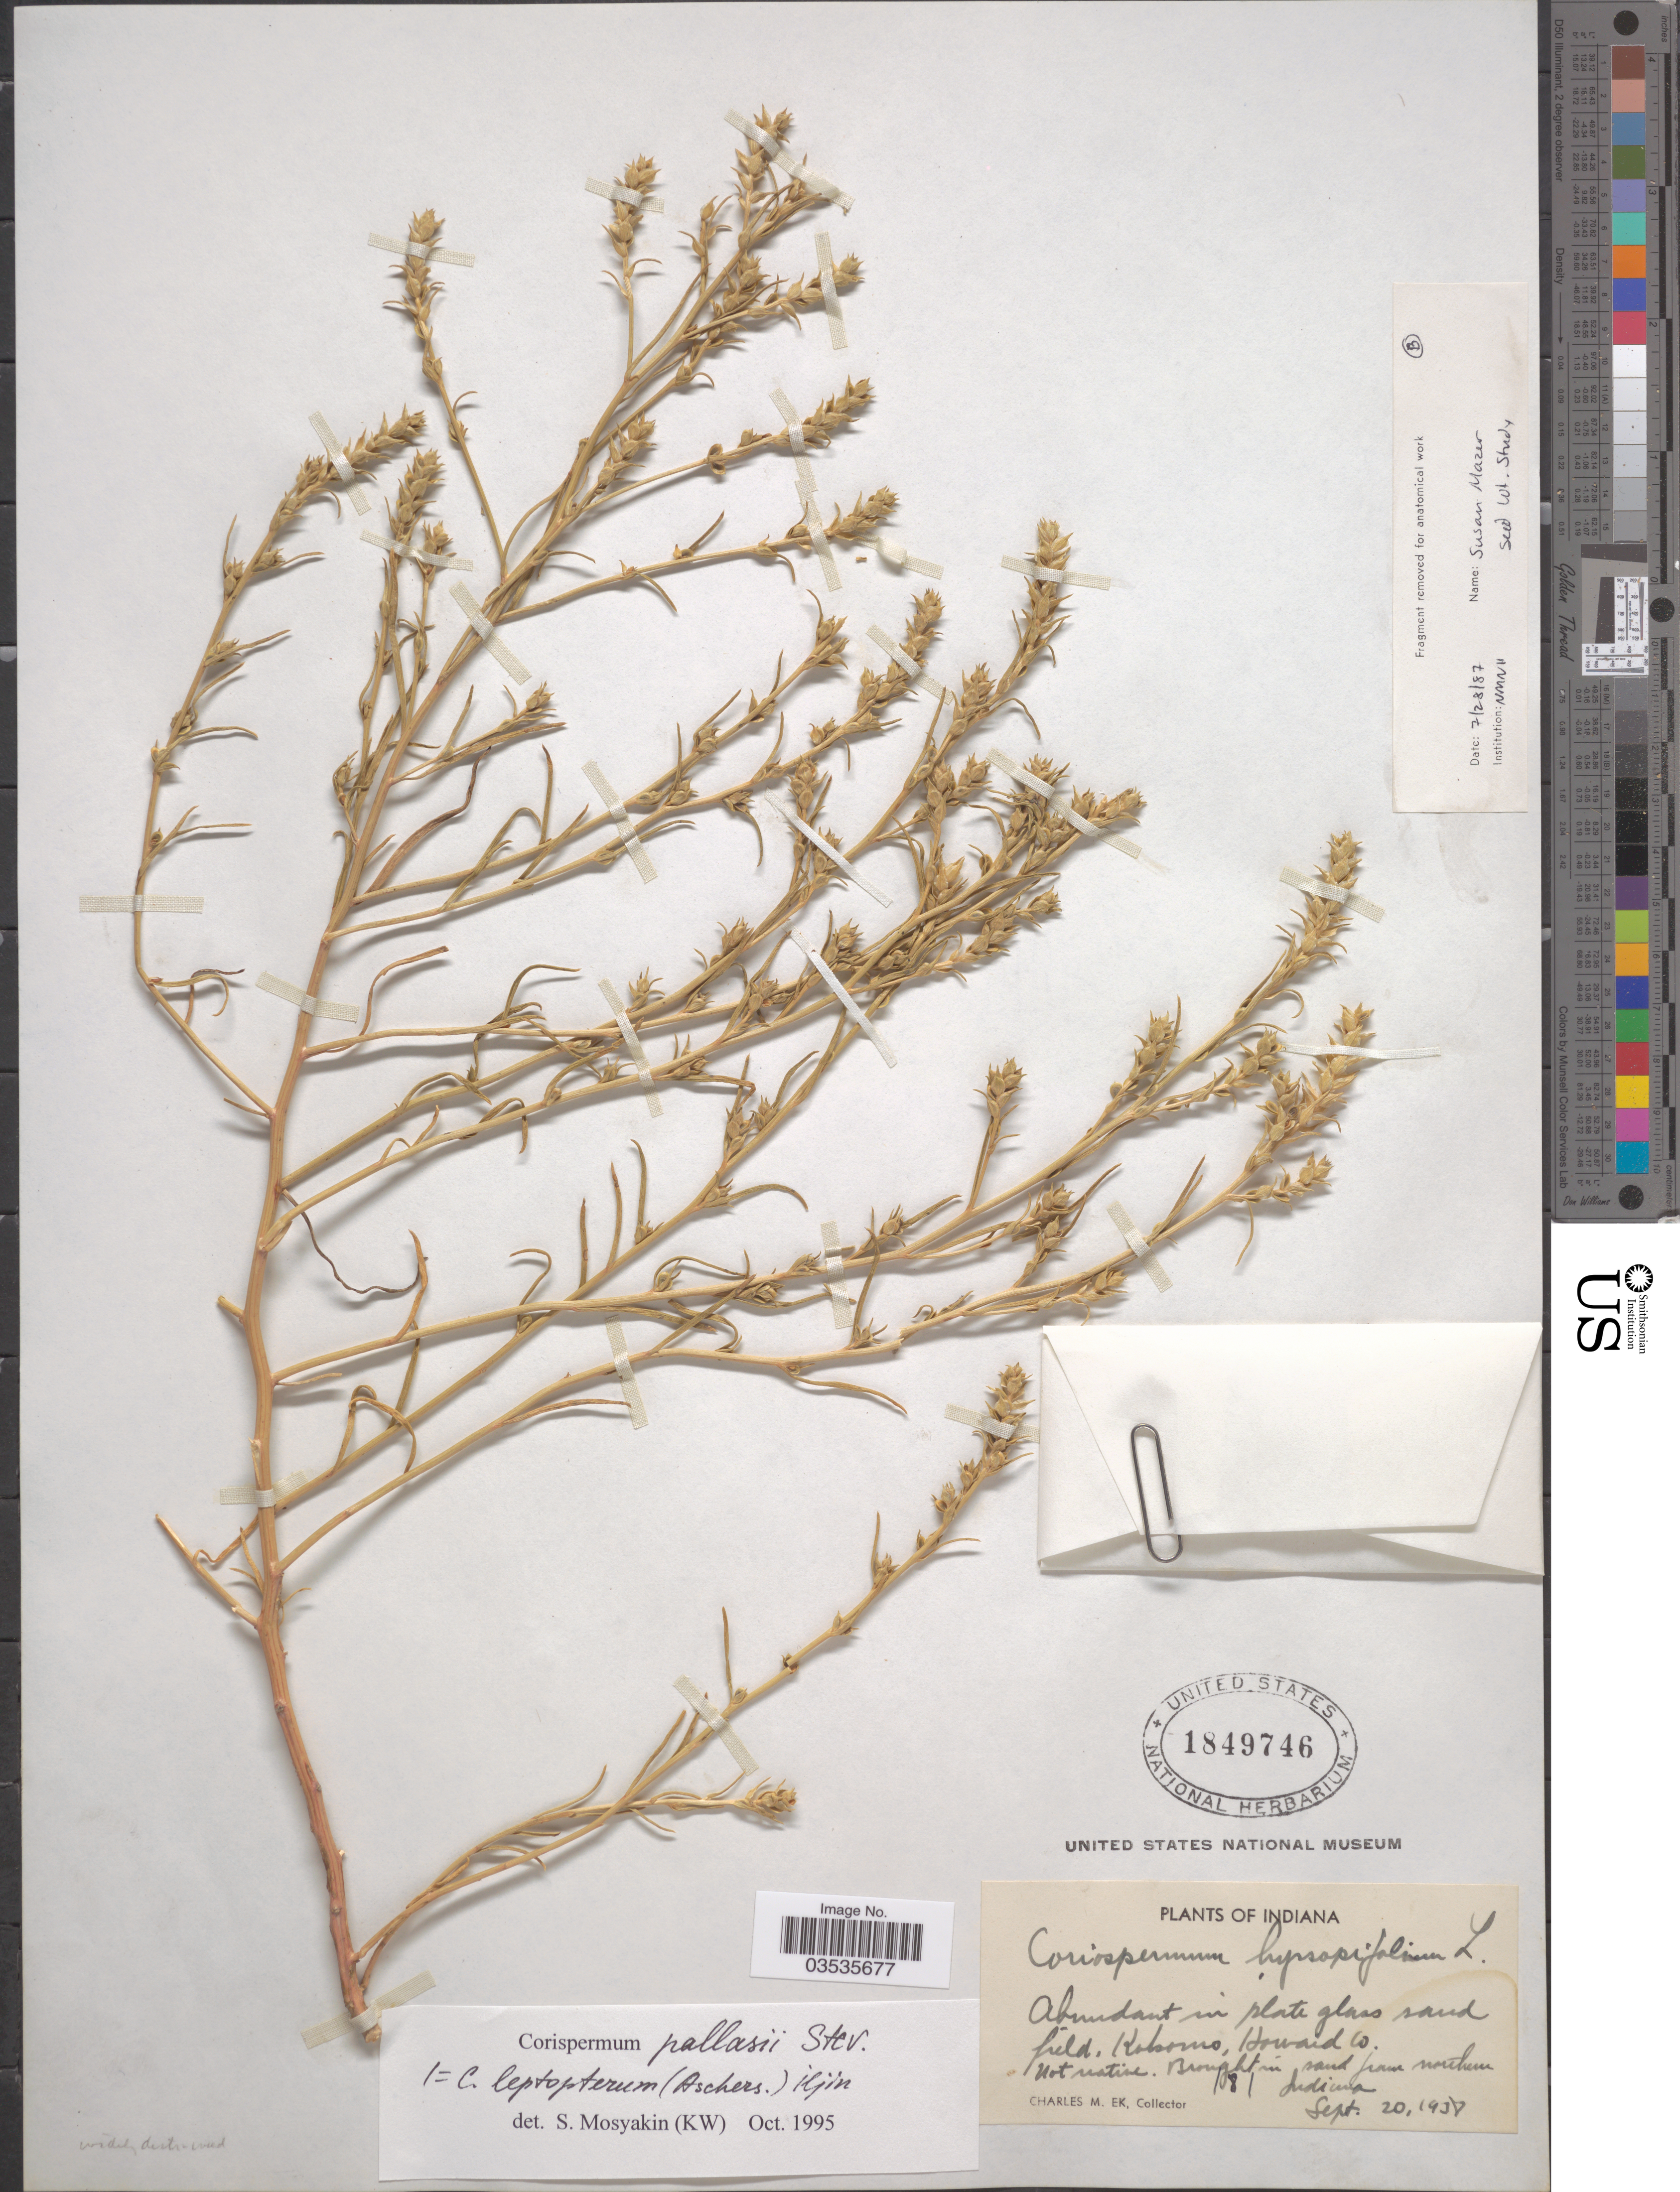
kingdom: Plantae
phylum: Tracheophyta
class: Magnoliopsida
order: Caryophyllales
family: Amaranthaceae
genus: Corispermum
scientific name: Corispermum pallasii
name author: Steven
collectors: C. Ek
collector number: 8?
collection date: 1938-09-20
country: United States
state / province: Indiana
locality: Kokomo, Howard Co.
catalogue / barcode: US 1849746